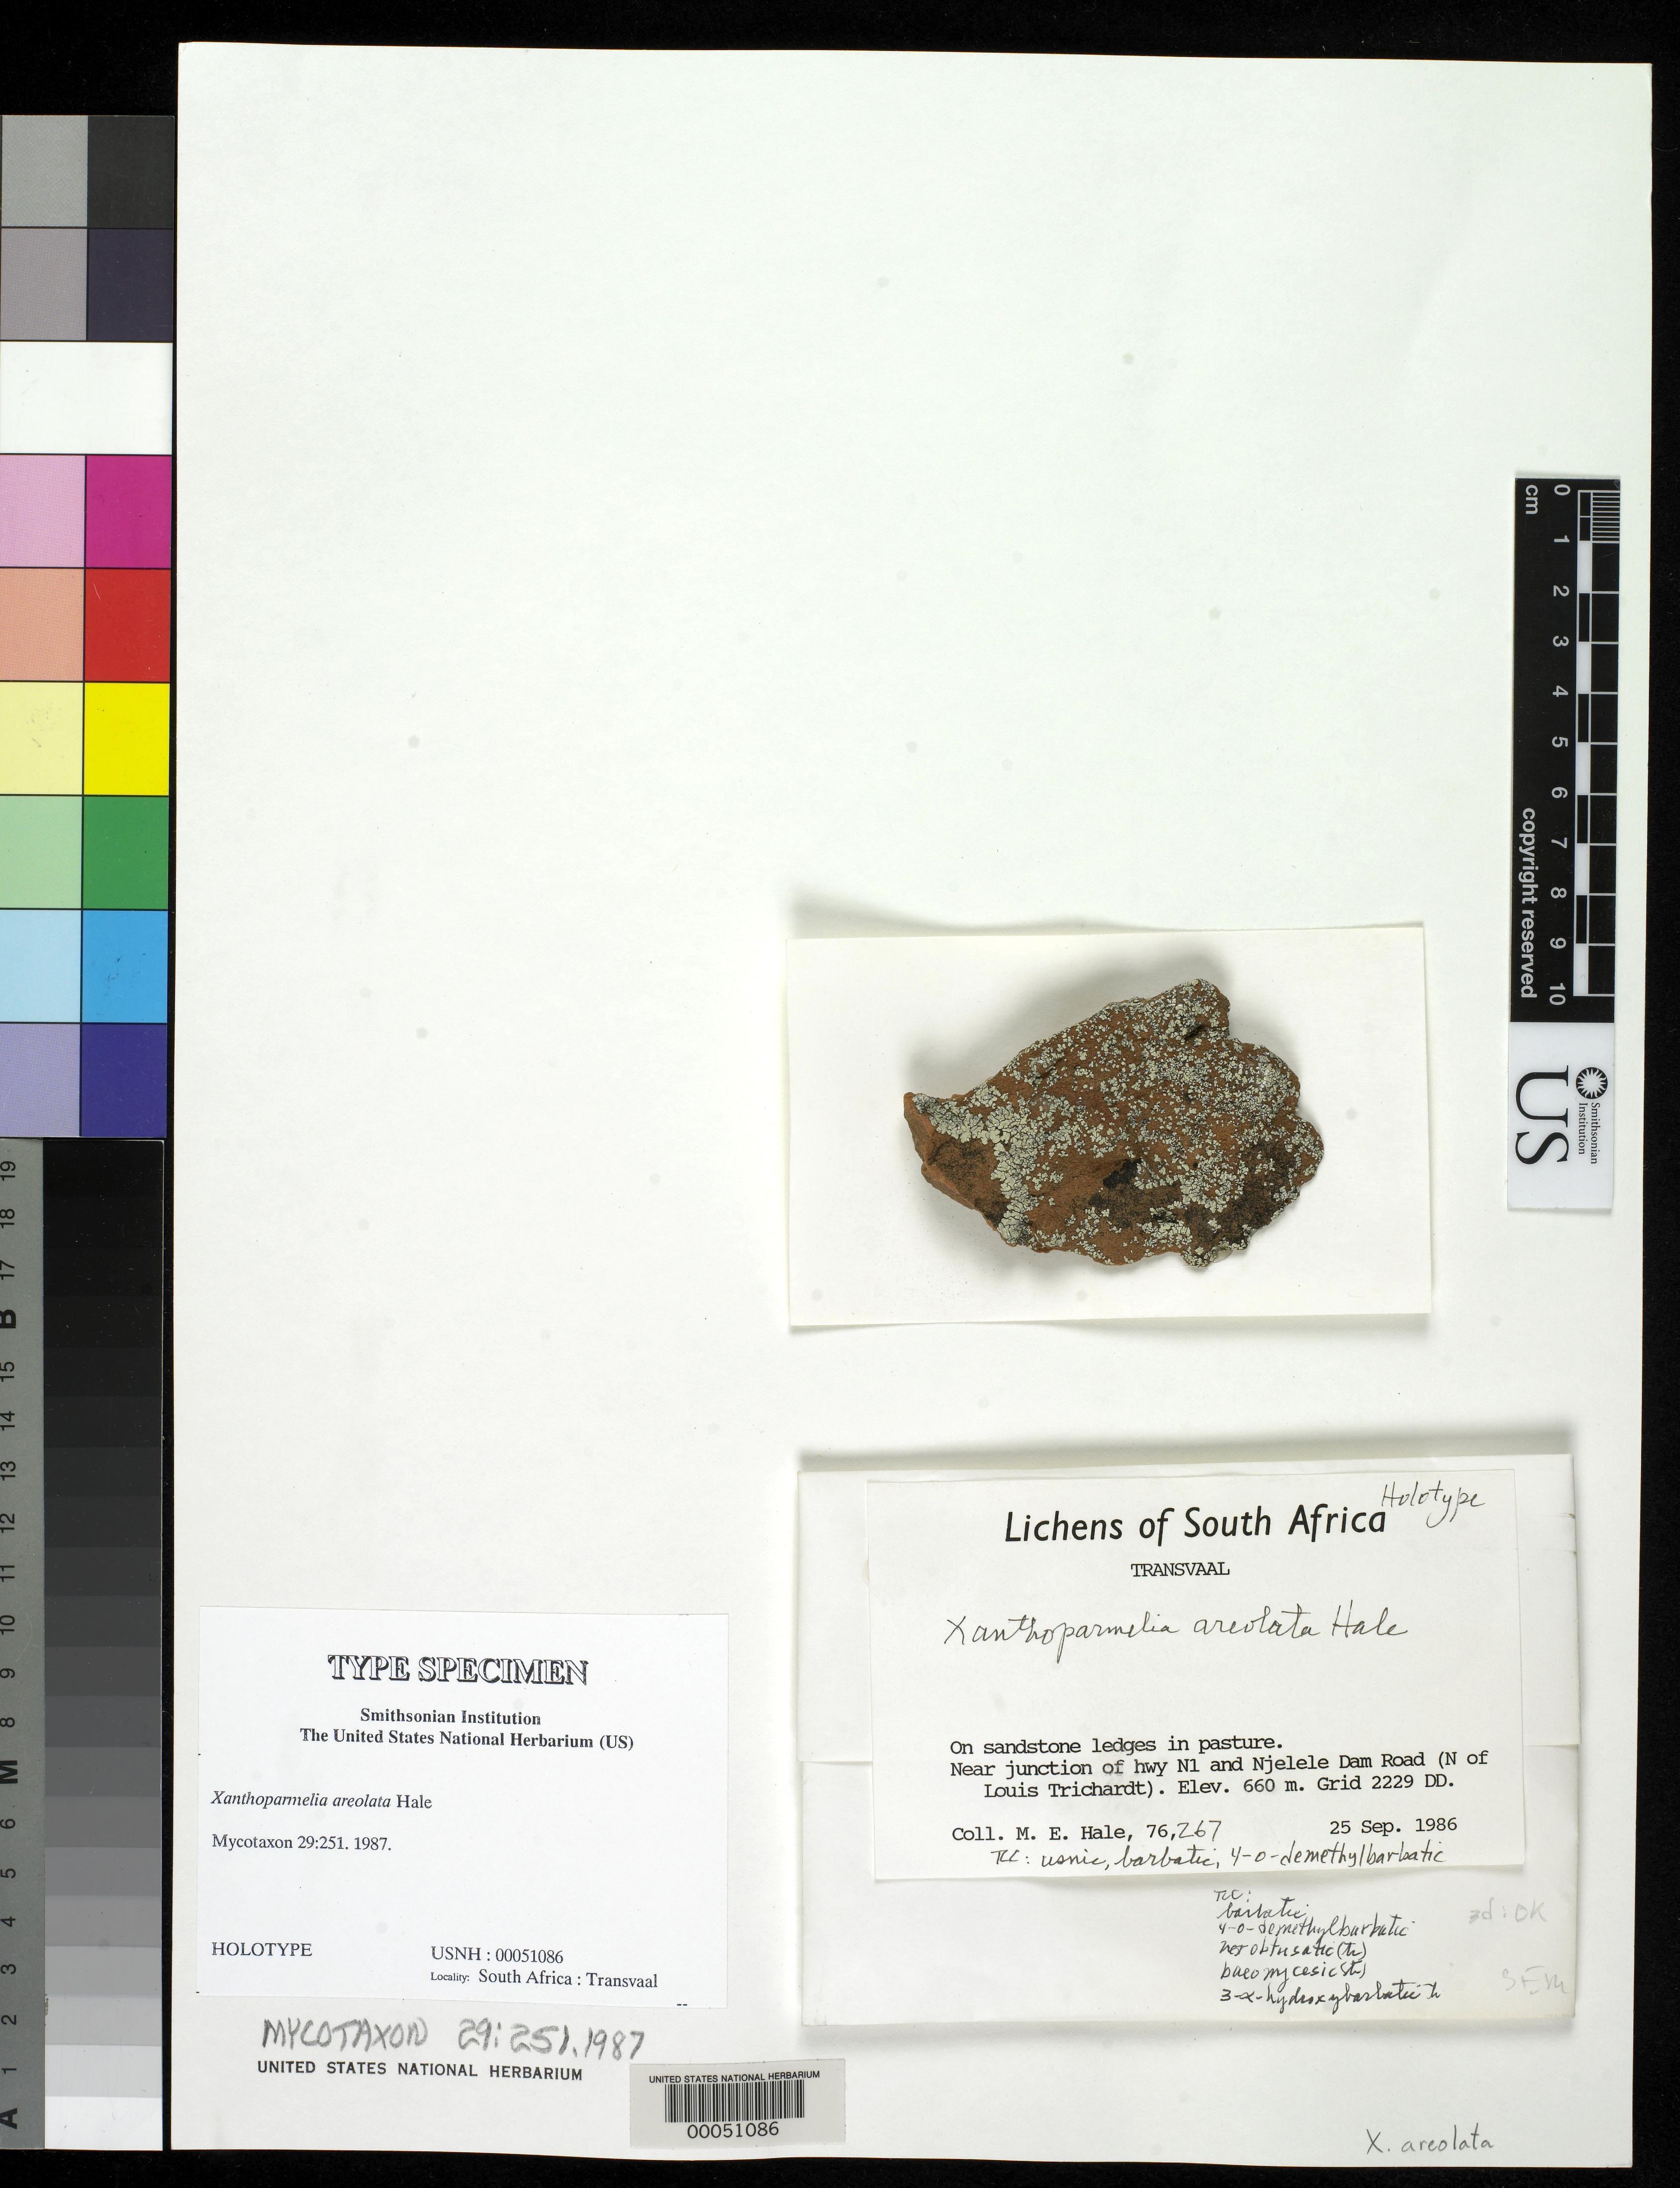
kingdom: Fungi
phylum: Ascomycota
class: Lecanoromycetes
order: Lecanorales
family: Parmeliaceae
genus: Xanthoparmelia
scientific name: Xanthoparmelia areolata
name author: Hale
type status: Holotype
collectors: M. Hale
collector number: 76267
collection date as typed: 25 Sep 1986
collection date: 1986-09-25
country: South Africa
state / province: Limpopo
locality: Near junction of Hwy N1 and Njelele Dam Road, N of Louis Trichardt, on sandstone ledges in pasture. Transvaal.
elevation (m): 660